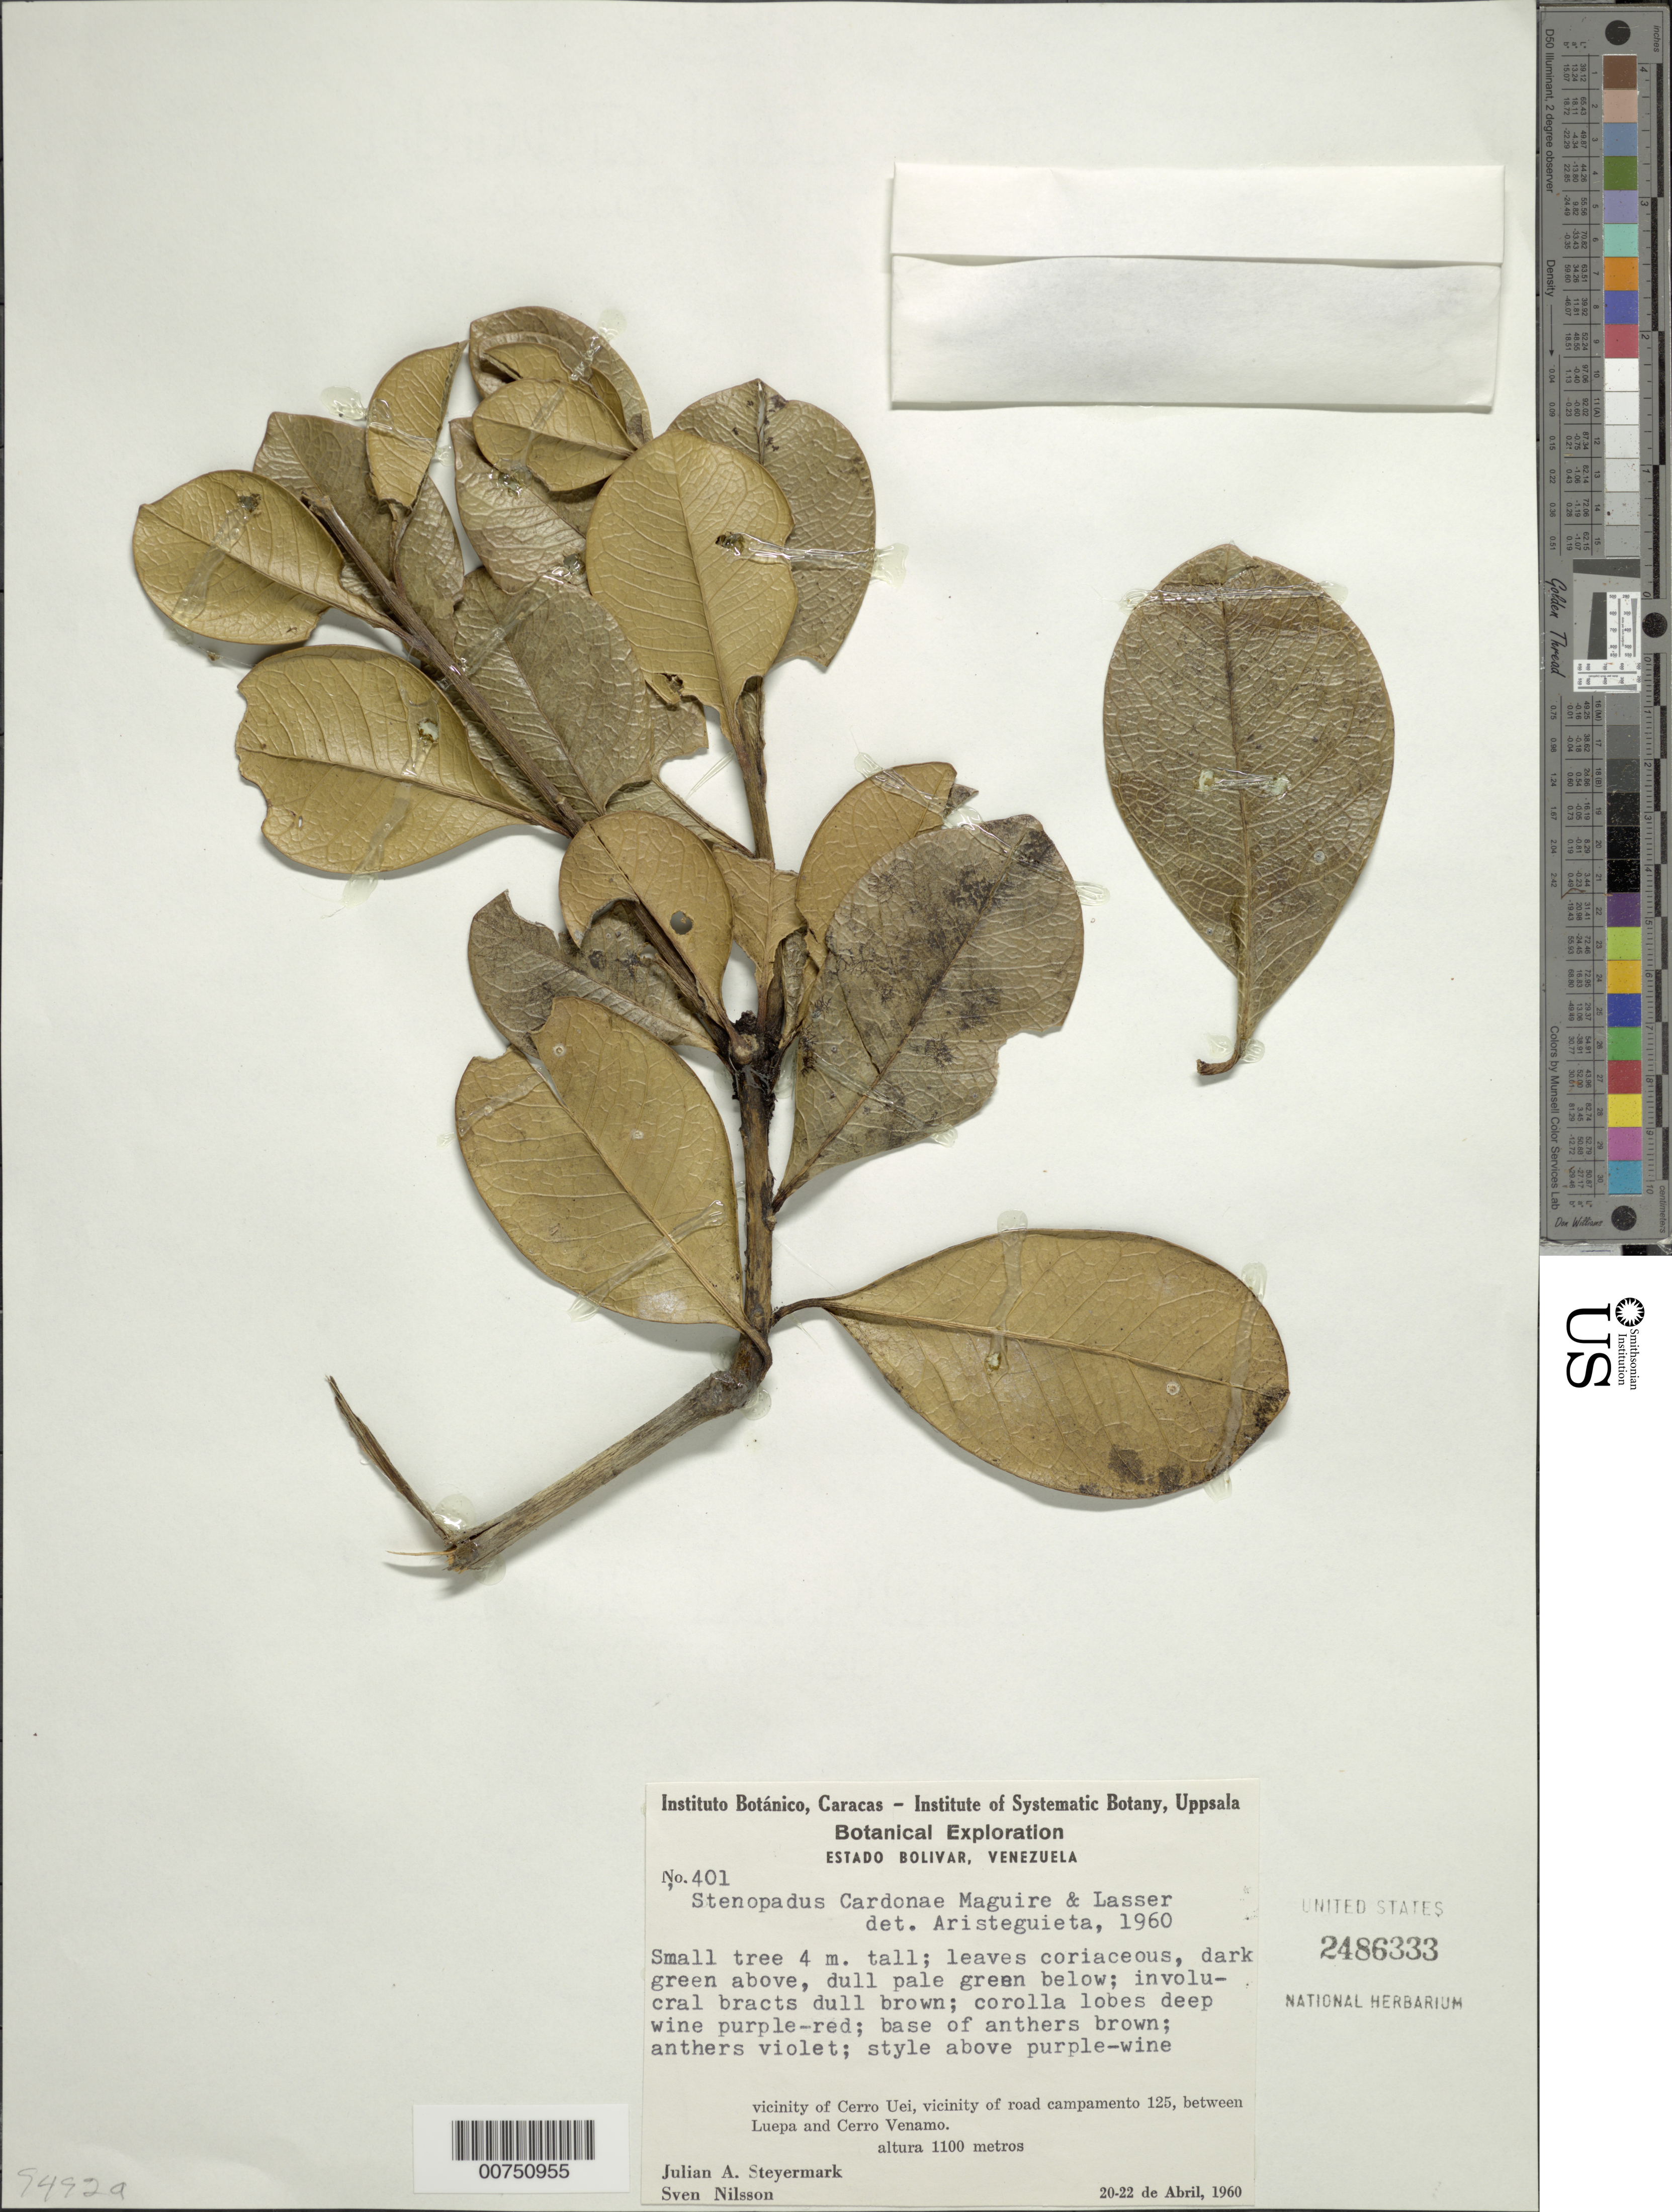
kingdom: Plantae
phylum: Tracheophyta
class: Magnoliopsida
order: Asterales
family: Asteraceae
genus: Stenopadus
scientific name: Stenopadus talaumifolius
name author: S.F. Blake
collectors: J. Steyermark & S. Nilsson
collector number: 60 401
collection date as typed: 20-Apr-60 to 22-Apr-60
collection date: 1960-04-20/1960-04-22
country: Venezuela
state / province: Bolívar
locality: Cerro Uei, vic. road campamento 125, betw. Luepa & Cerro Venamo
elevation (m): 1100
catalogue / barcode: US 2486333